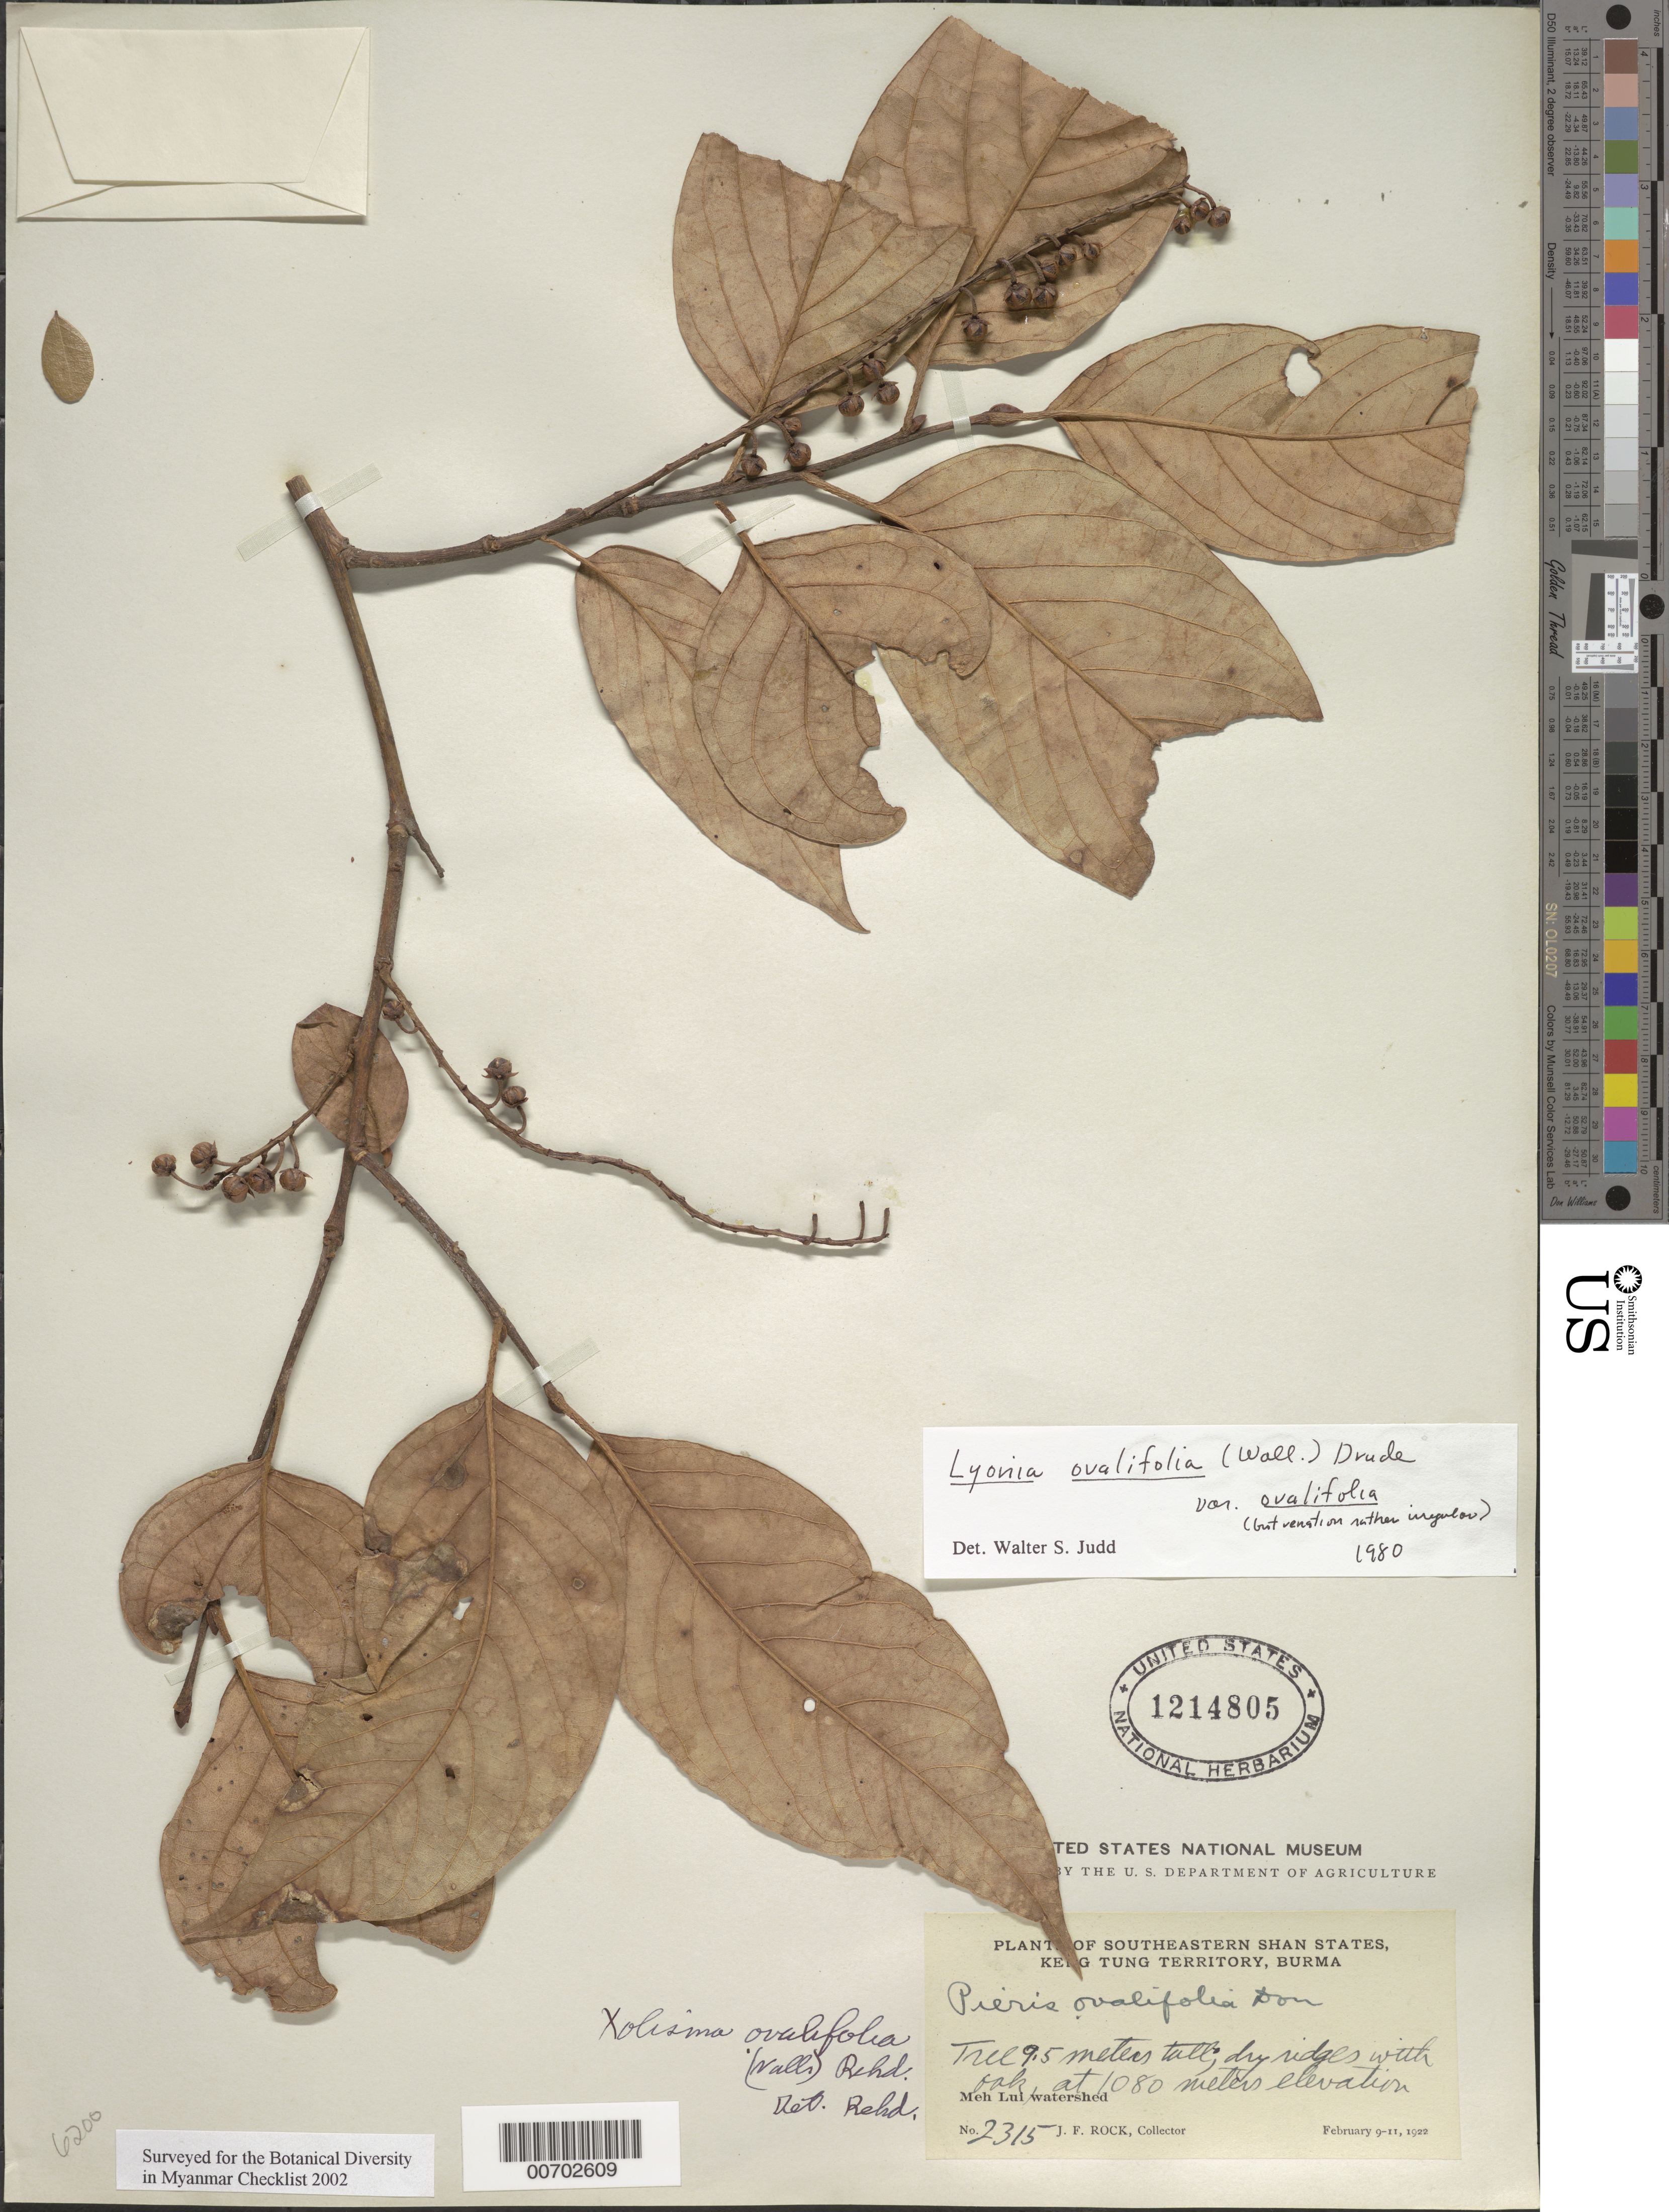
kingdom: Plantae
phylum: Tracheophyta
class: Magnoliopsida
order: Ericales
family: Ericaceae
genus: Lyonia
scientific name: Lyonia ovalifolia var. ovalifolia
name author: (Wall.) Drude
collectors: J. F. Rock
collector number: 2315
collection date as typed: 09 Feb 1922 to 11 Feb 1922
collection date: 1922-02-09/1922-02-11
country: Myanmar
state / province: Shan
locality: Southeastern Shan States, Keng Tung Terr., Meh Lui, watershed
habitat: Dry ridges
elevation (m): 1080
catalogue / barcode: US 1214805